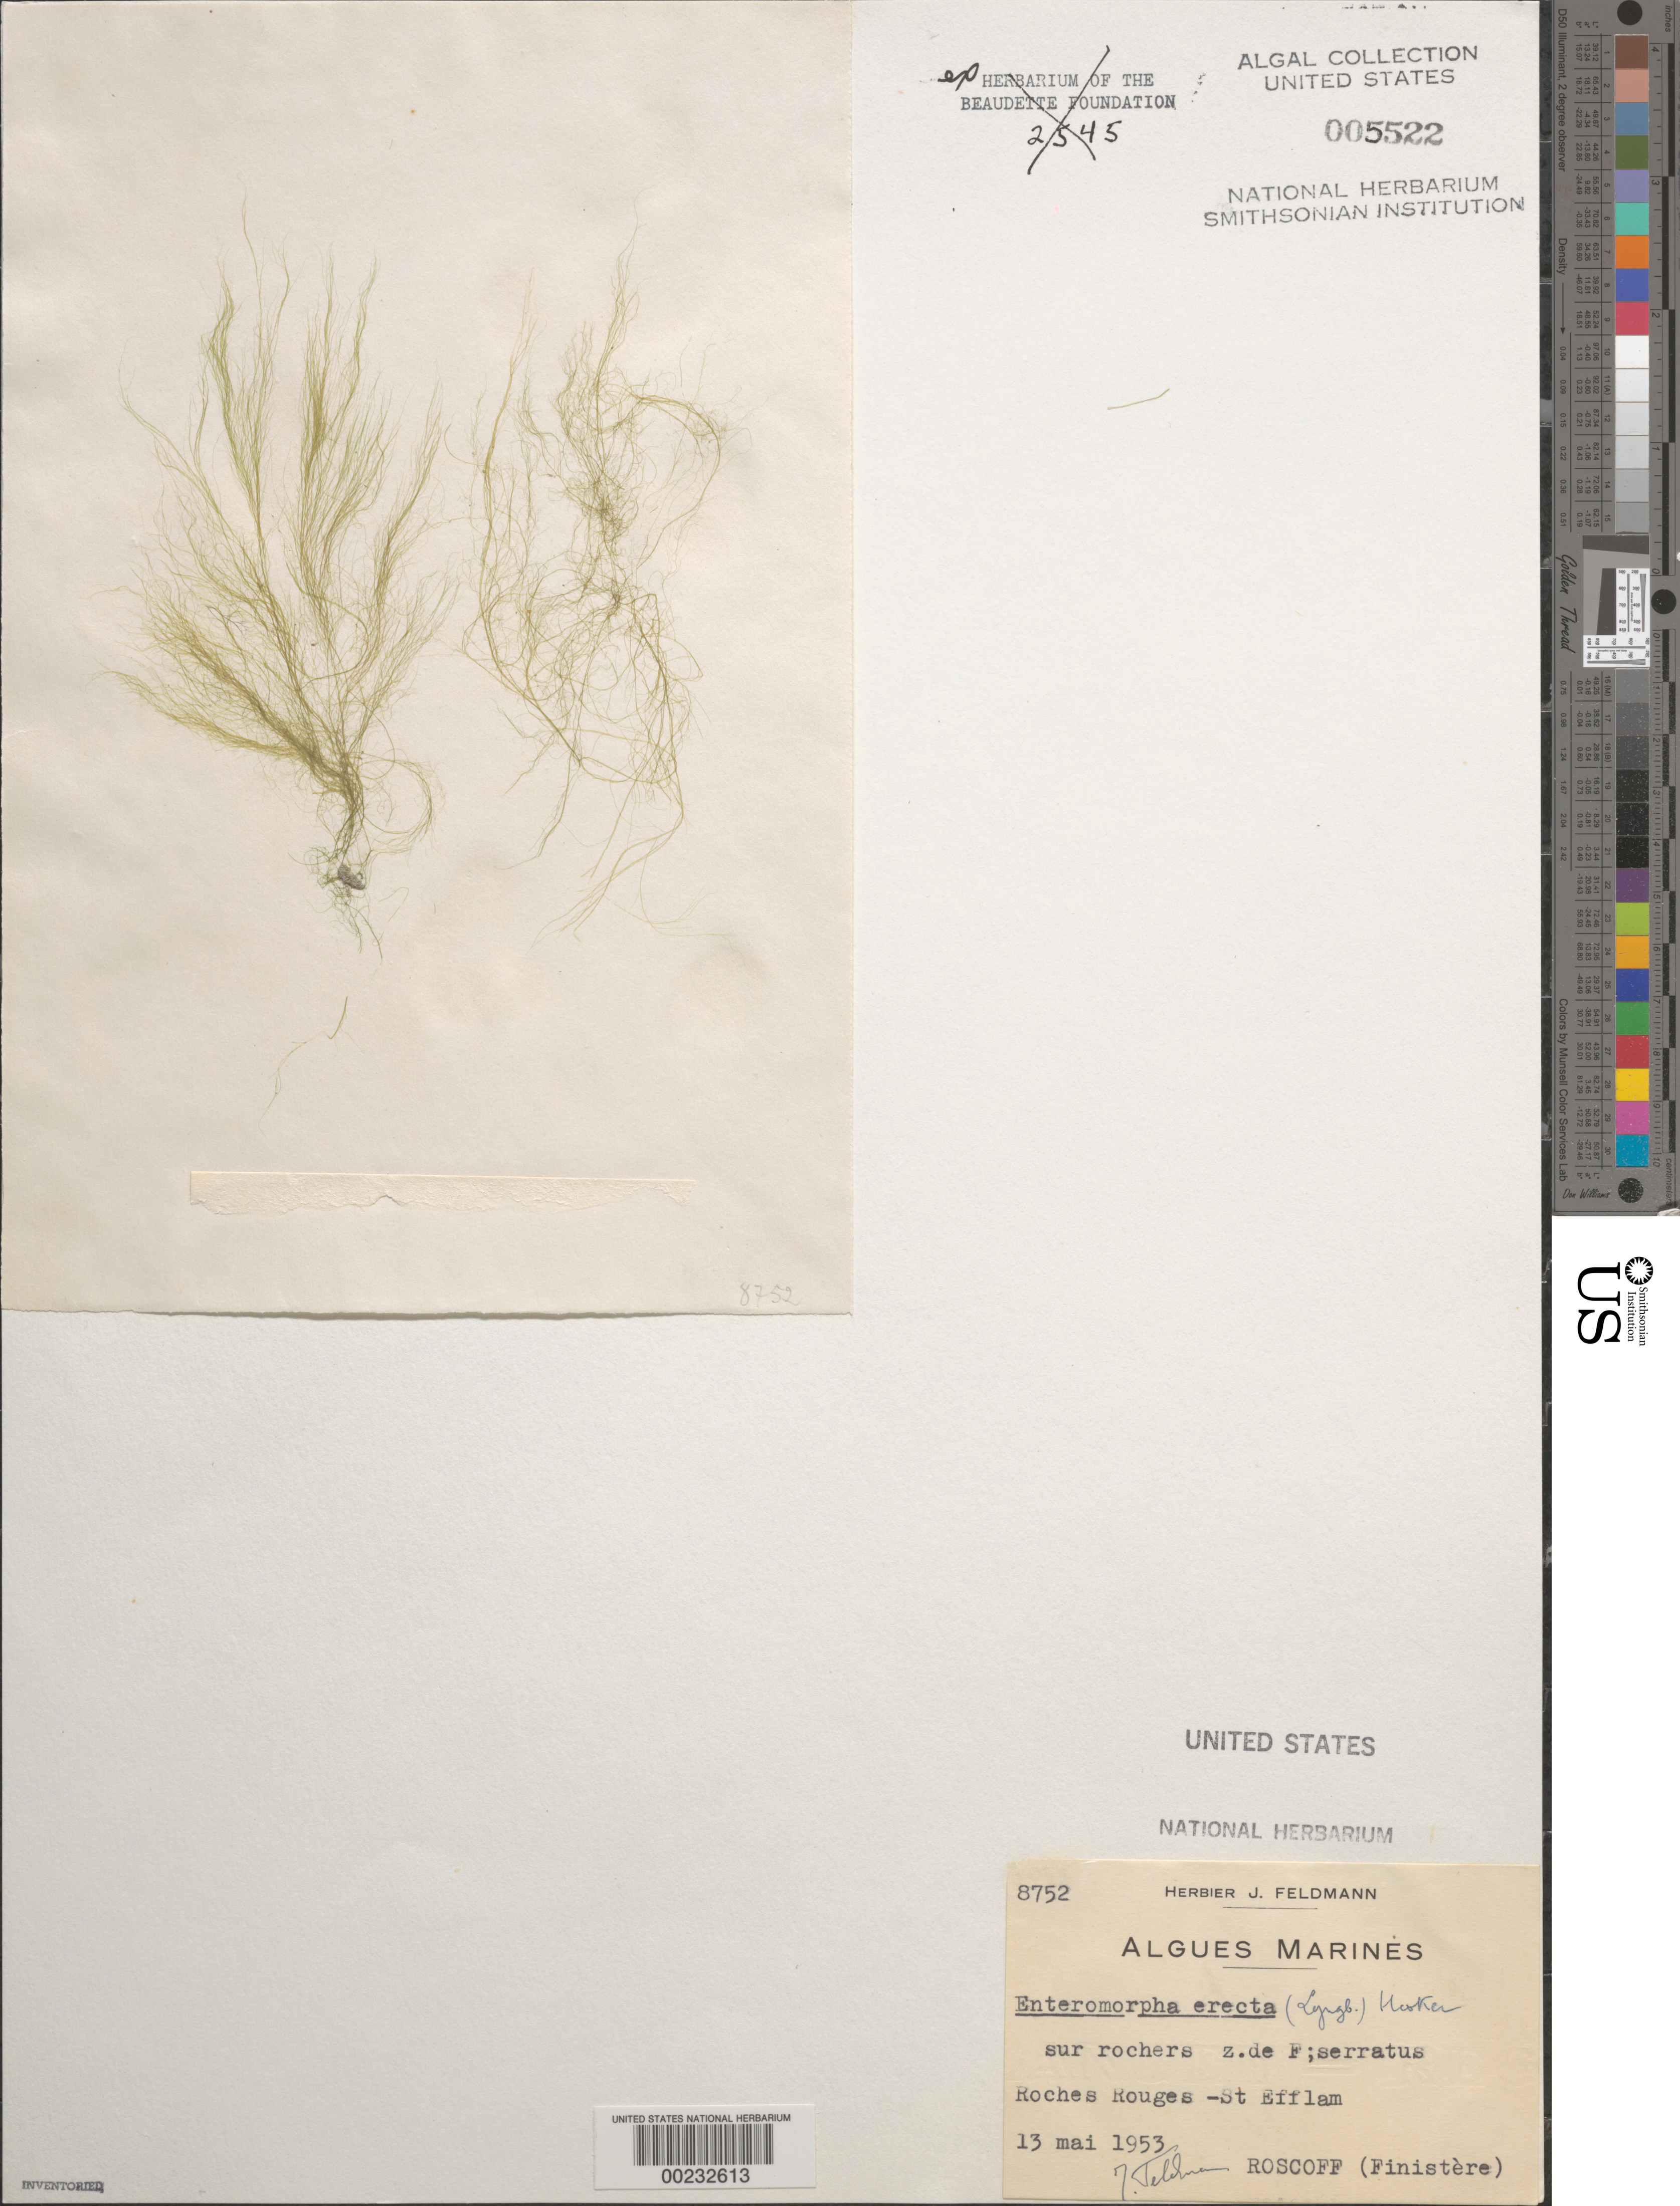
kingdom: Plantae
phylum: Chlorophyta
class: Ulvophyceae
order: Ulvales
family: Ulvaceae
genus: Ulva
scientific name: Ulva paradoxa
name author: C. Agardh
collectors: J. Feldmann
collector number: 8752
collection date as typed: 13 May 1953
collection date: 1953-05-13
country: France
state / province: Bretagne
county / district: Finistère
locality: Roches rouges, st. efflam, roscoff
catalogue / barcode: US 5522